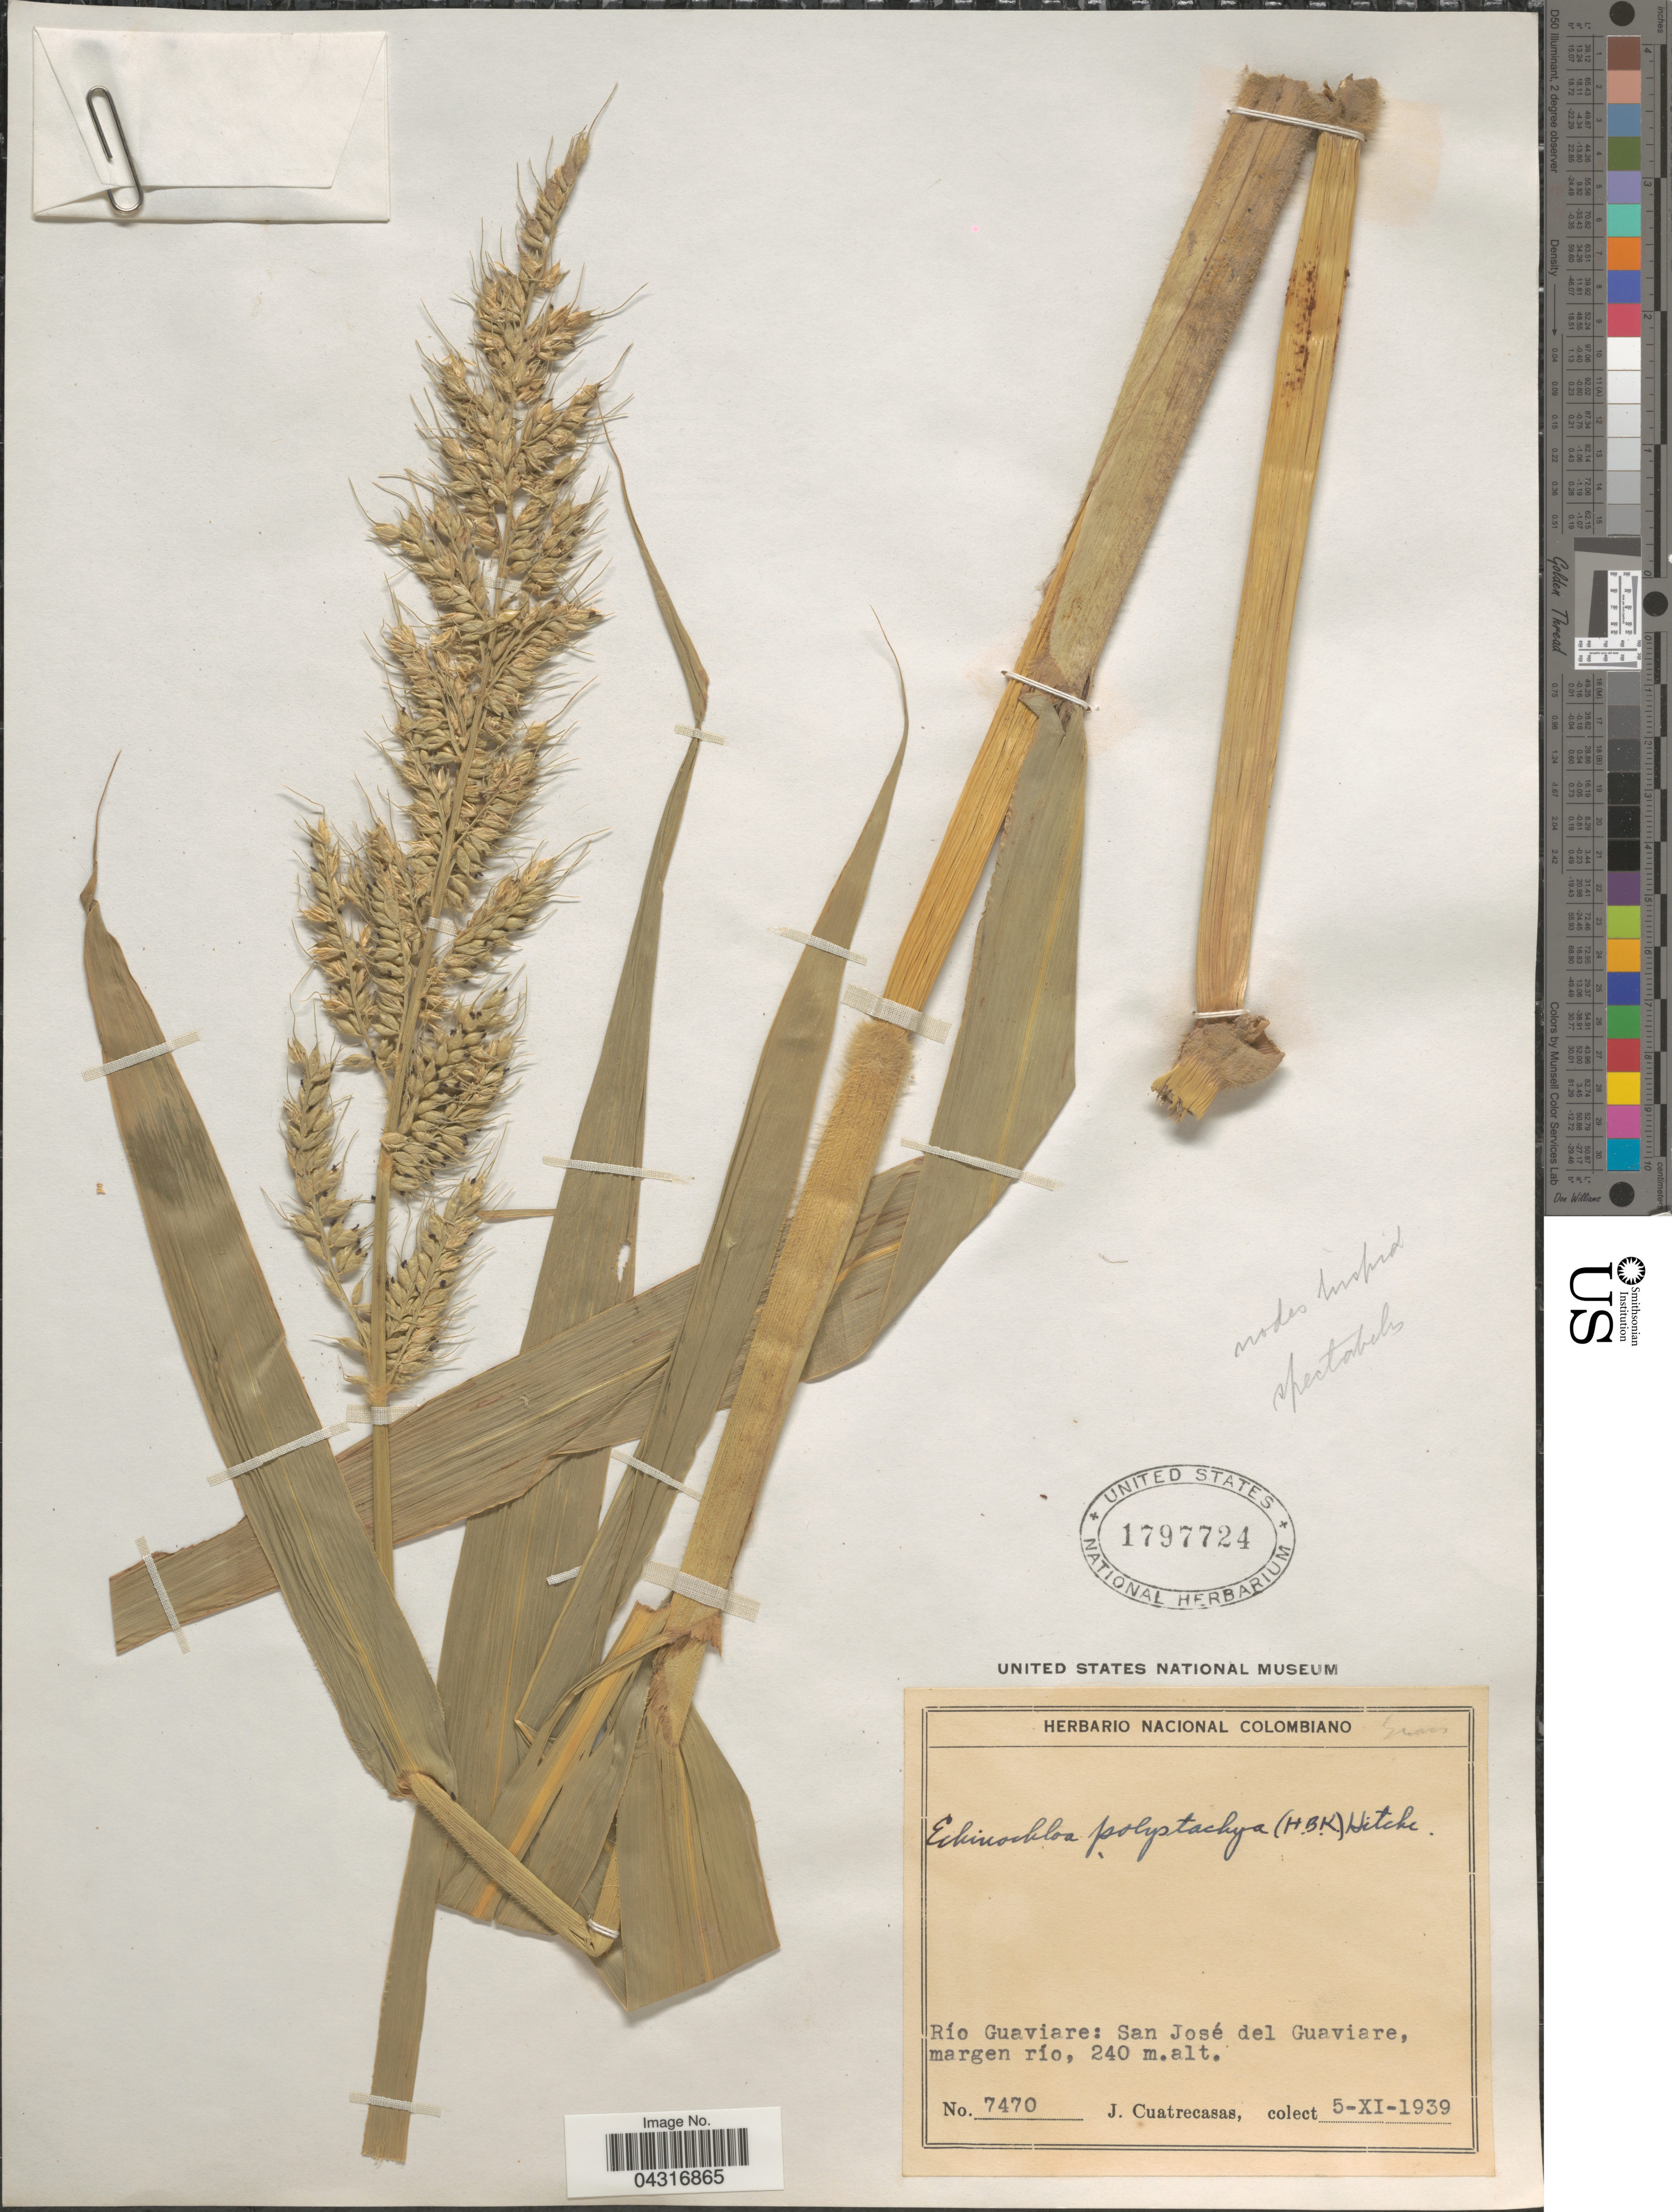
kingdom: Plantae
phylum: Tracheophyta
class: Liliopsida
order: Poales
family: Poaceae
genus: Echinochloa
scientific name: Echinochloa polystachya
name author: (Kunth) Hitchc.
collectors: J. Cuatrecasas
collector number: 7470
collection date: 1939-11-05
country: Colombia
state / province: Guaviare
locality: Río Guaviare: San José del Guaviare, margen río.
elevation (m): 240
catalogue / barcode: US 1797724